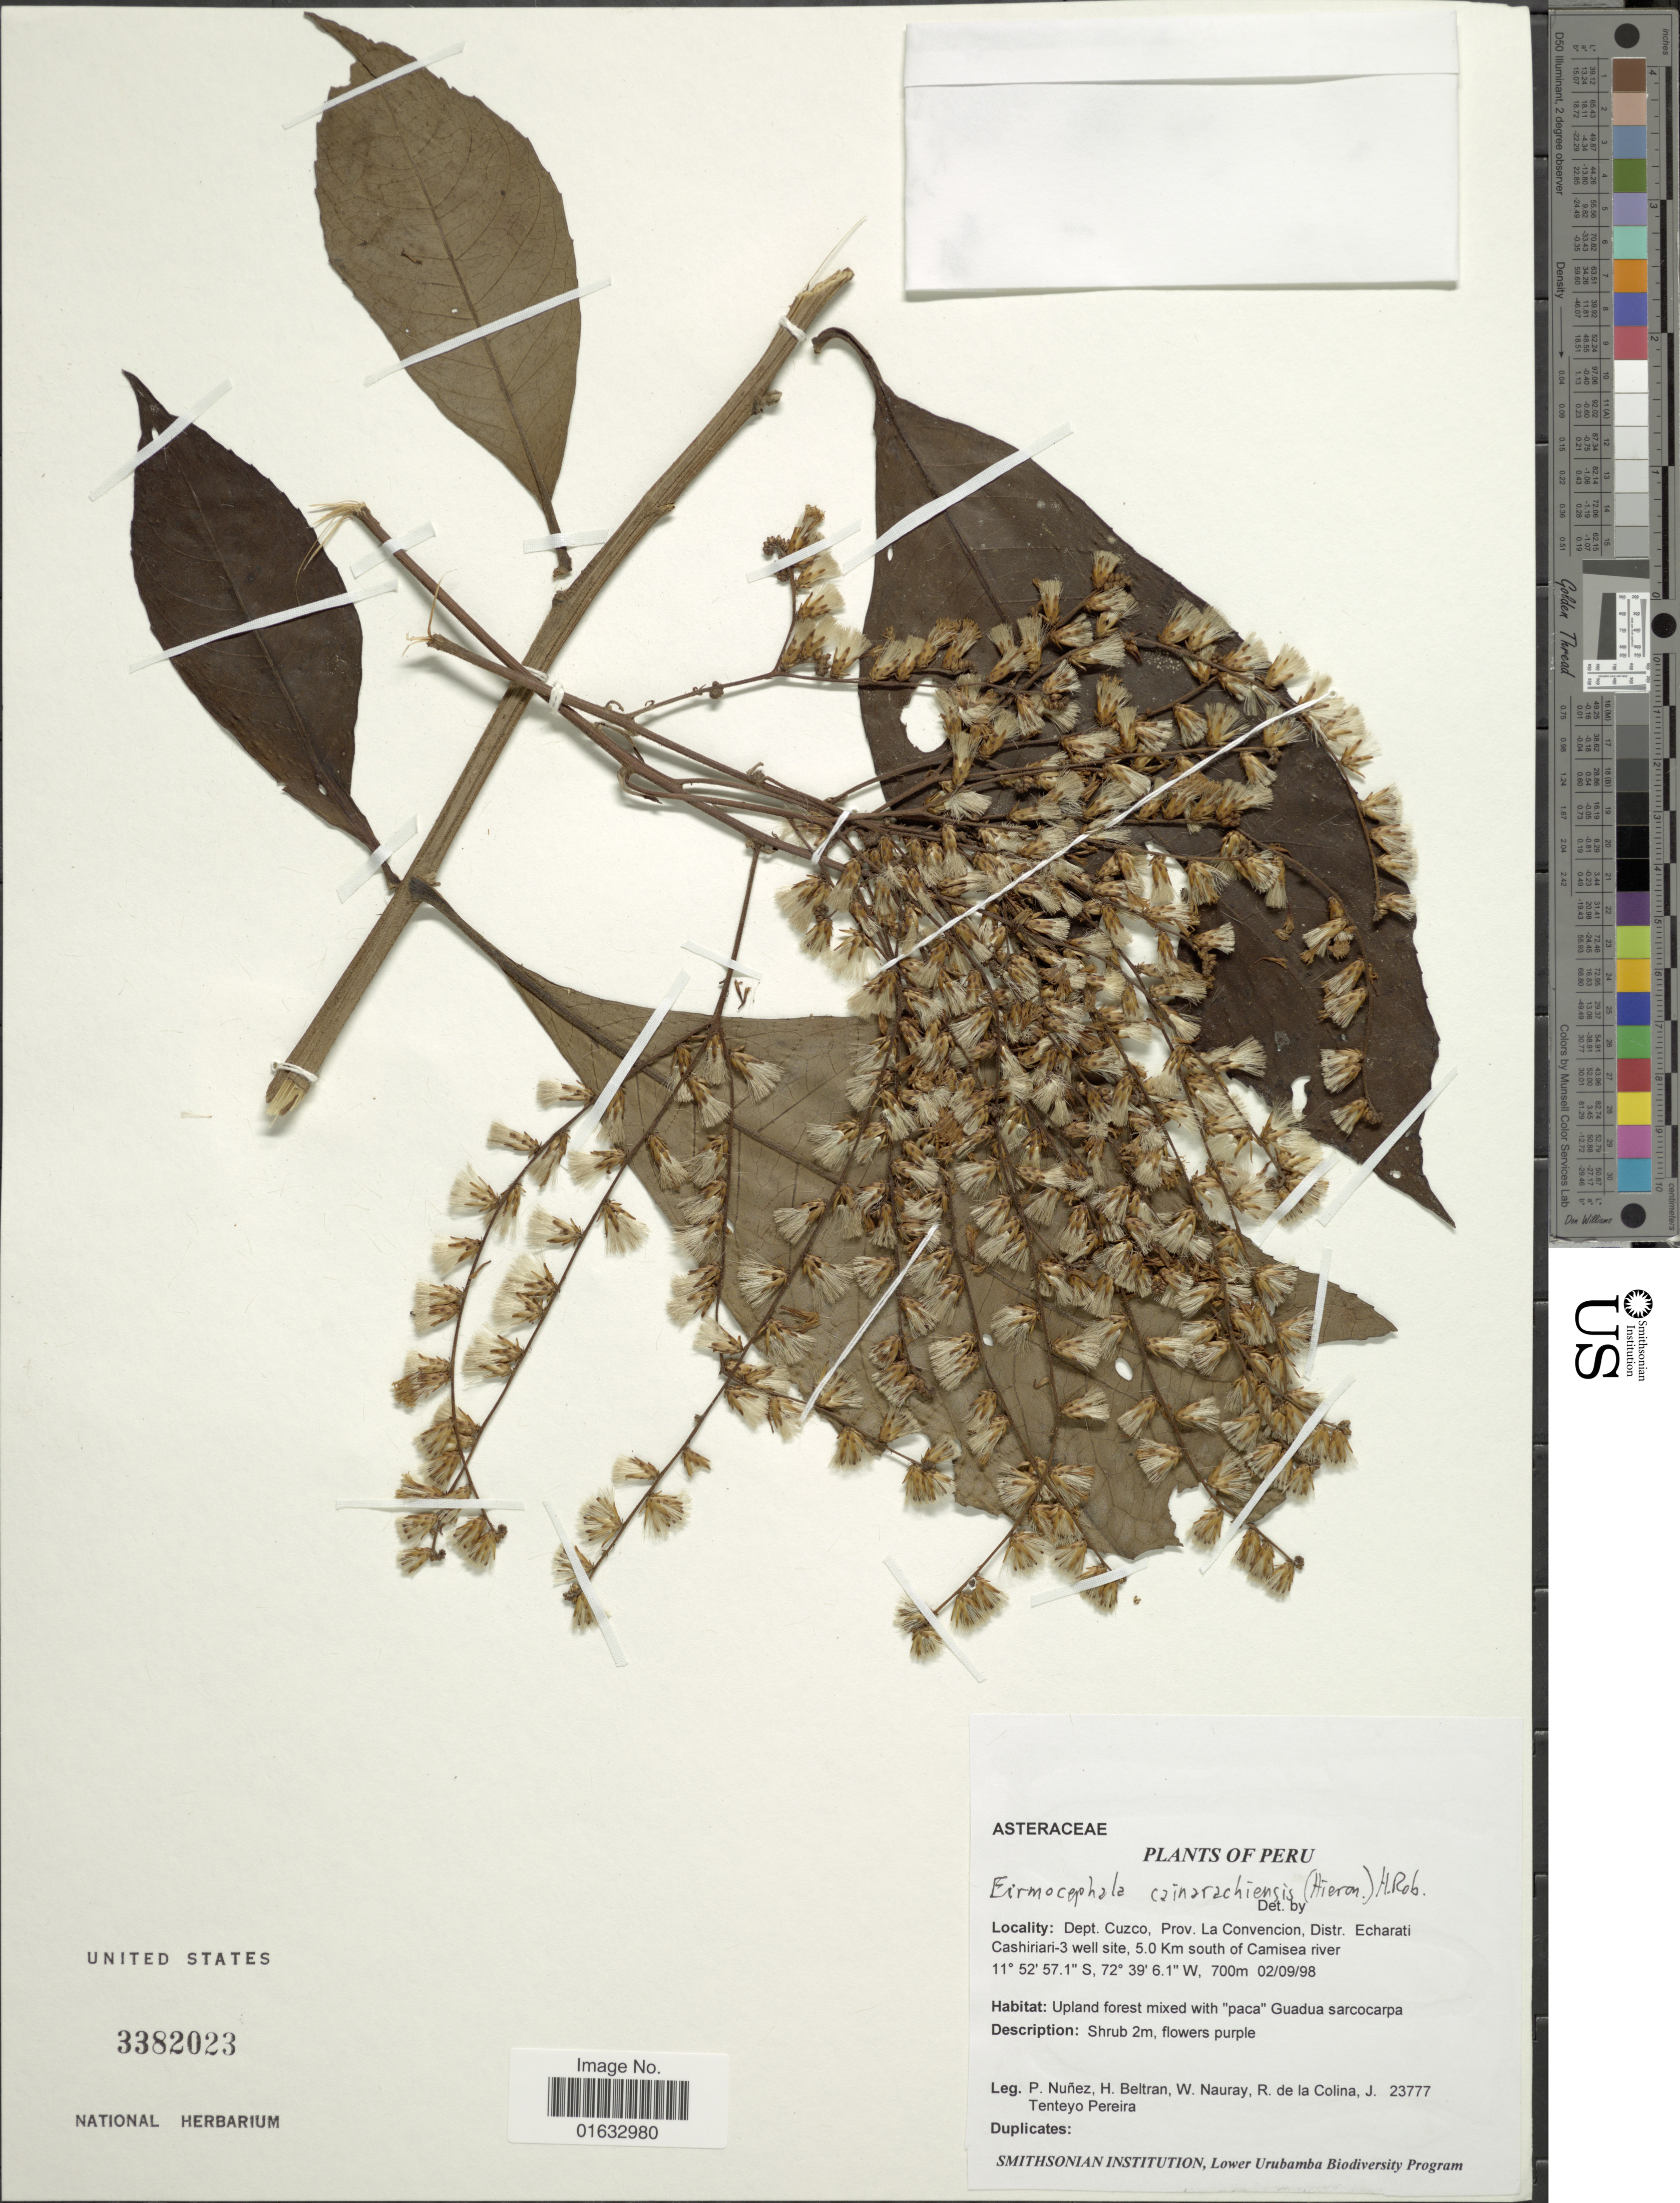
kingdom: Plantae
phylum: Tracheophyta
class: Magnoliopsida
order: Asterales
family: Asteraceae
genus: Eirmocephala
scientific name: Eirmocephala cainarachiensis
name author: (Hieron.) H. Rob.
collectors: P. Nuñez V., H. Beltran, W. Nauray, R. Colina & J. Tenteyo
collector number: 23777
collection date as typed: Transcribed d/m/y: 2/9/98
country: Peru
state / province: Cusco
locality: Peru, Dept. Cuzco, Prov. La Convencion, Distr. Echarati Cashiriari-3 well site, 5.0 Km South of Camisea river.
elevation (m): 700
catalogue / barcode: US 3382023